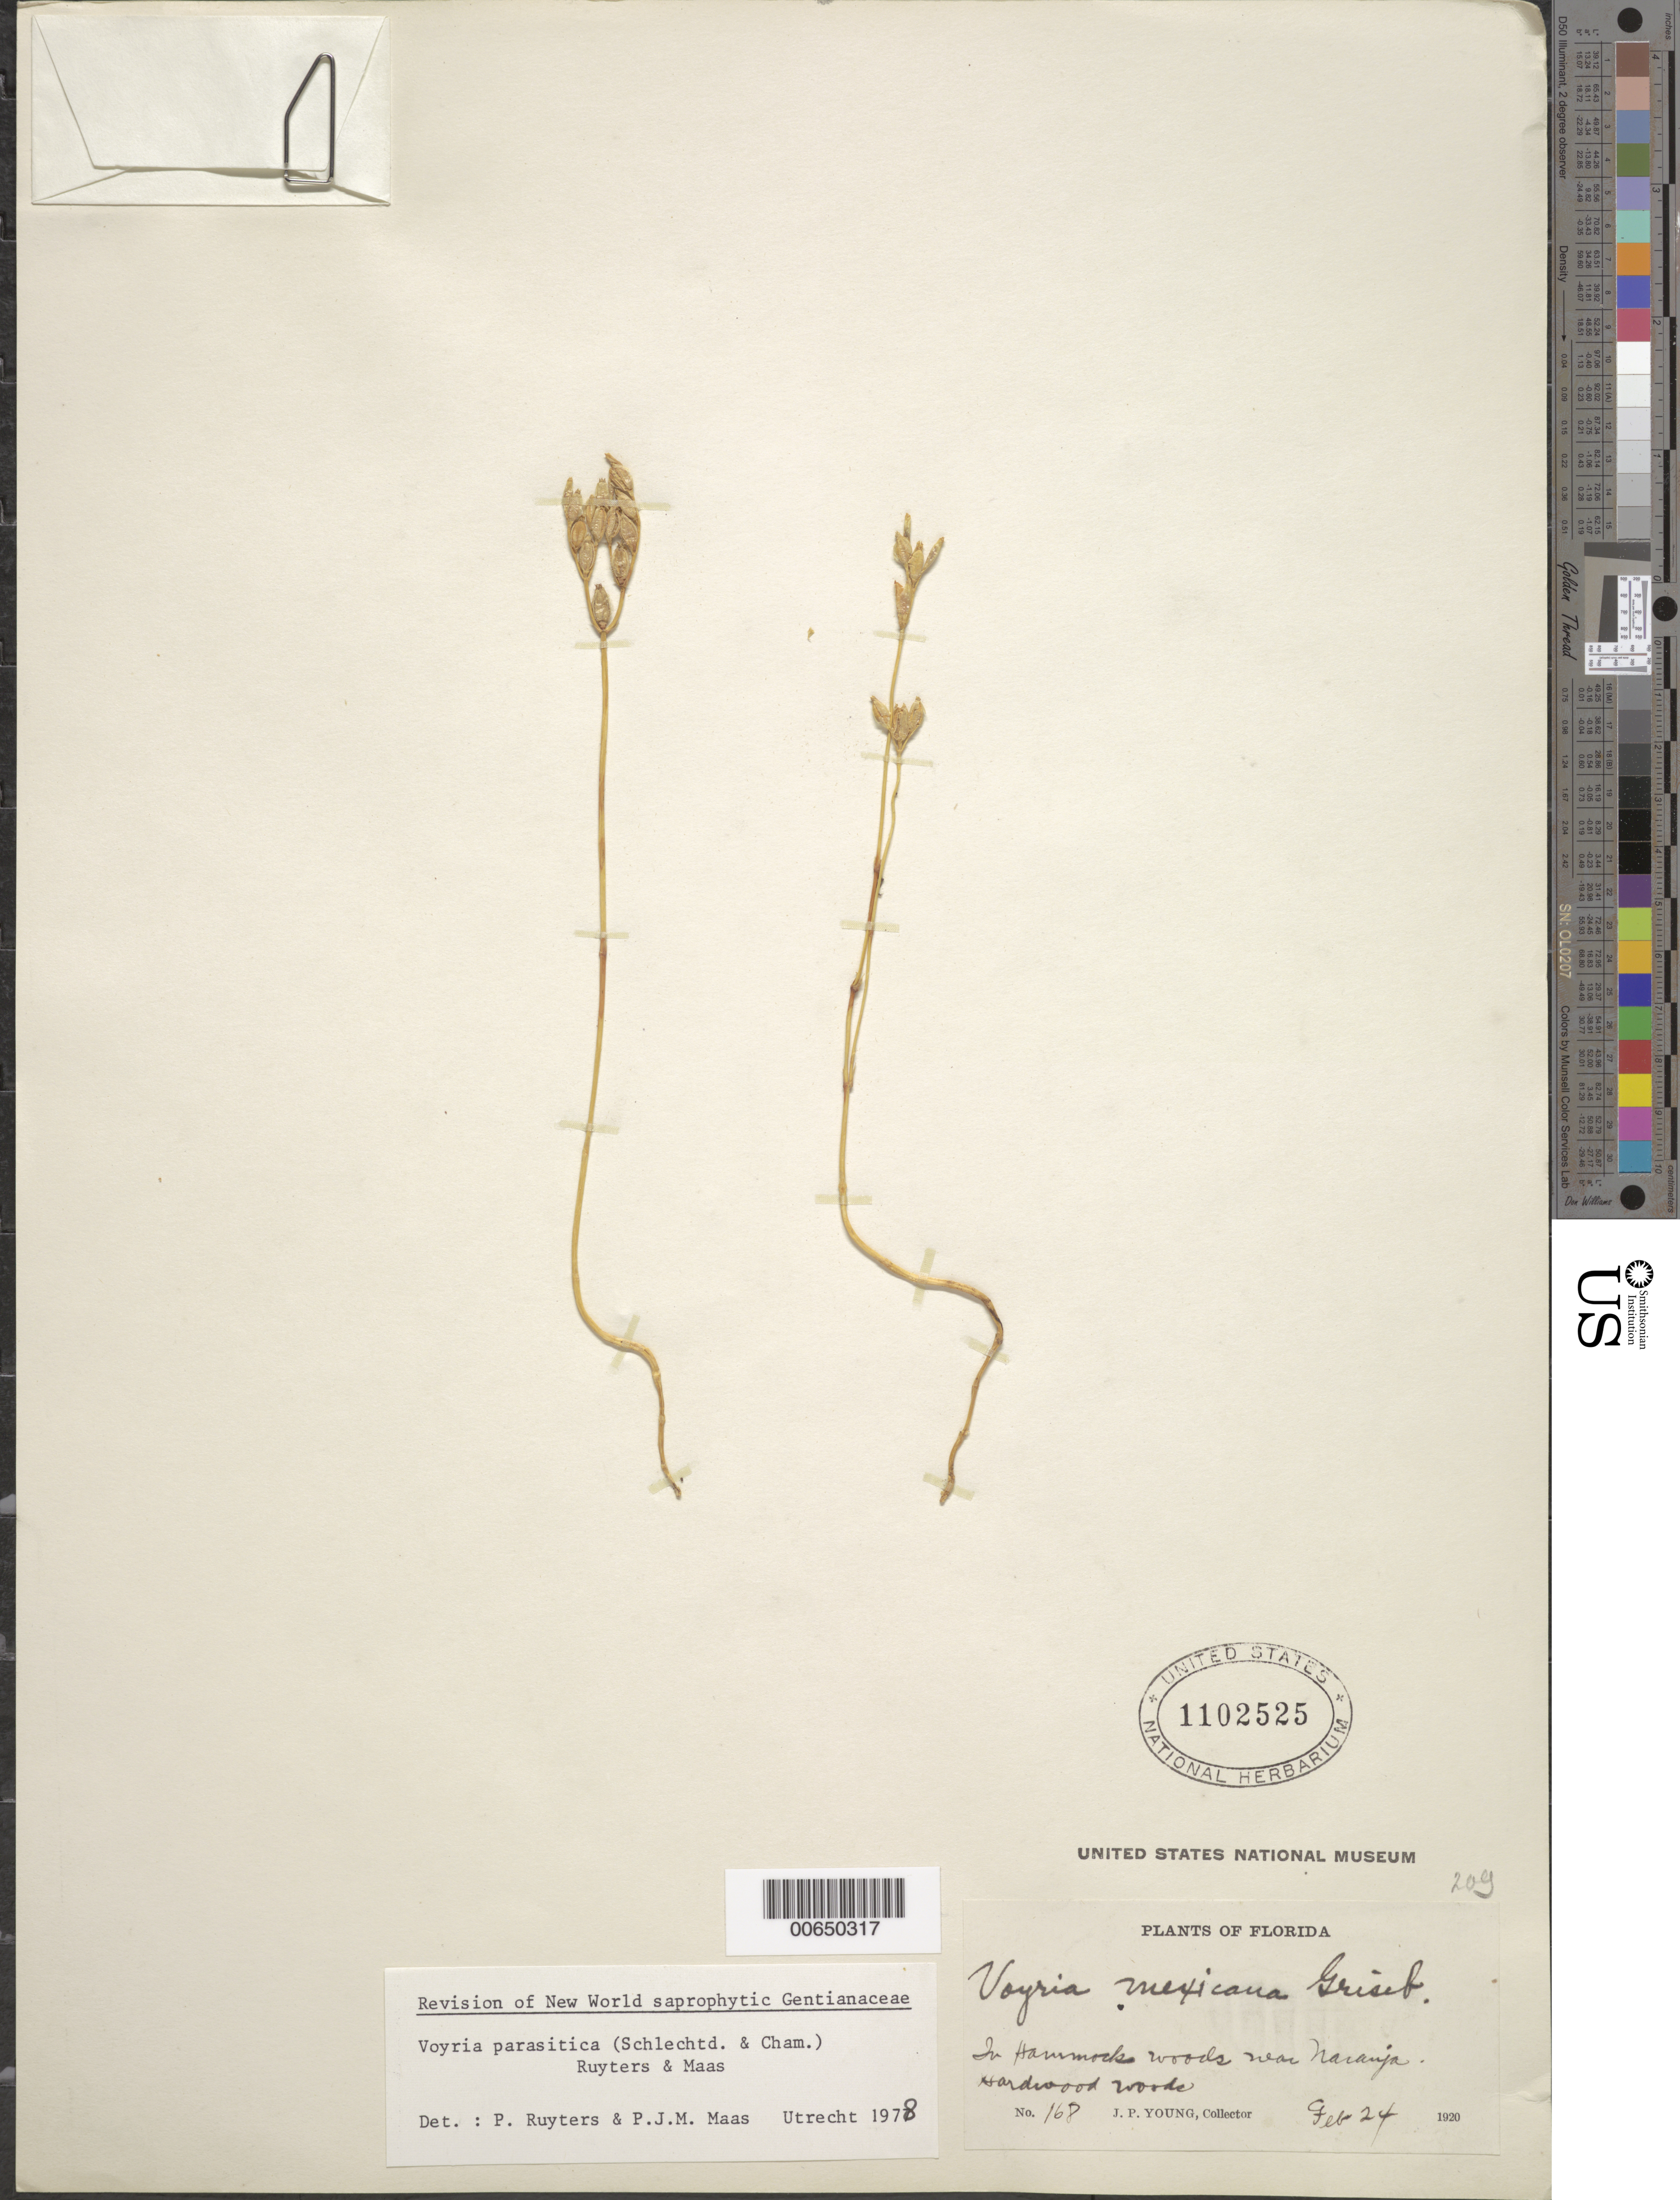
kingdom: Plantae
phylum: Tracheophyta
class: Magnoliopsida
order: Gentianales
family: Gentianaceae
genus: Voyria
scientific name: Voyria parasitica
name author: (Schltdl. & Cham.) Ruyters & Maas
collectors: J. P. Young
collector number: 168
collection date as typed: Feb 1924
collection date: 1924-02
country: United States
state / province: Florida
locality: In hammock woods near Naranja.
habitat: Hardwood woods.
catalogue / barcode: US 1102525